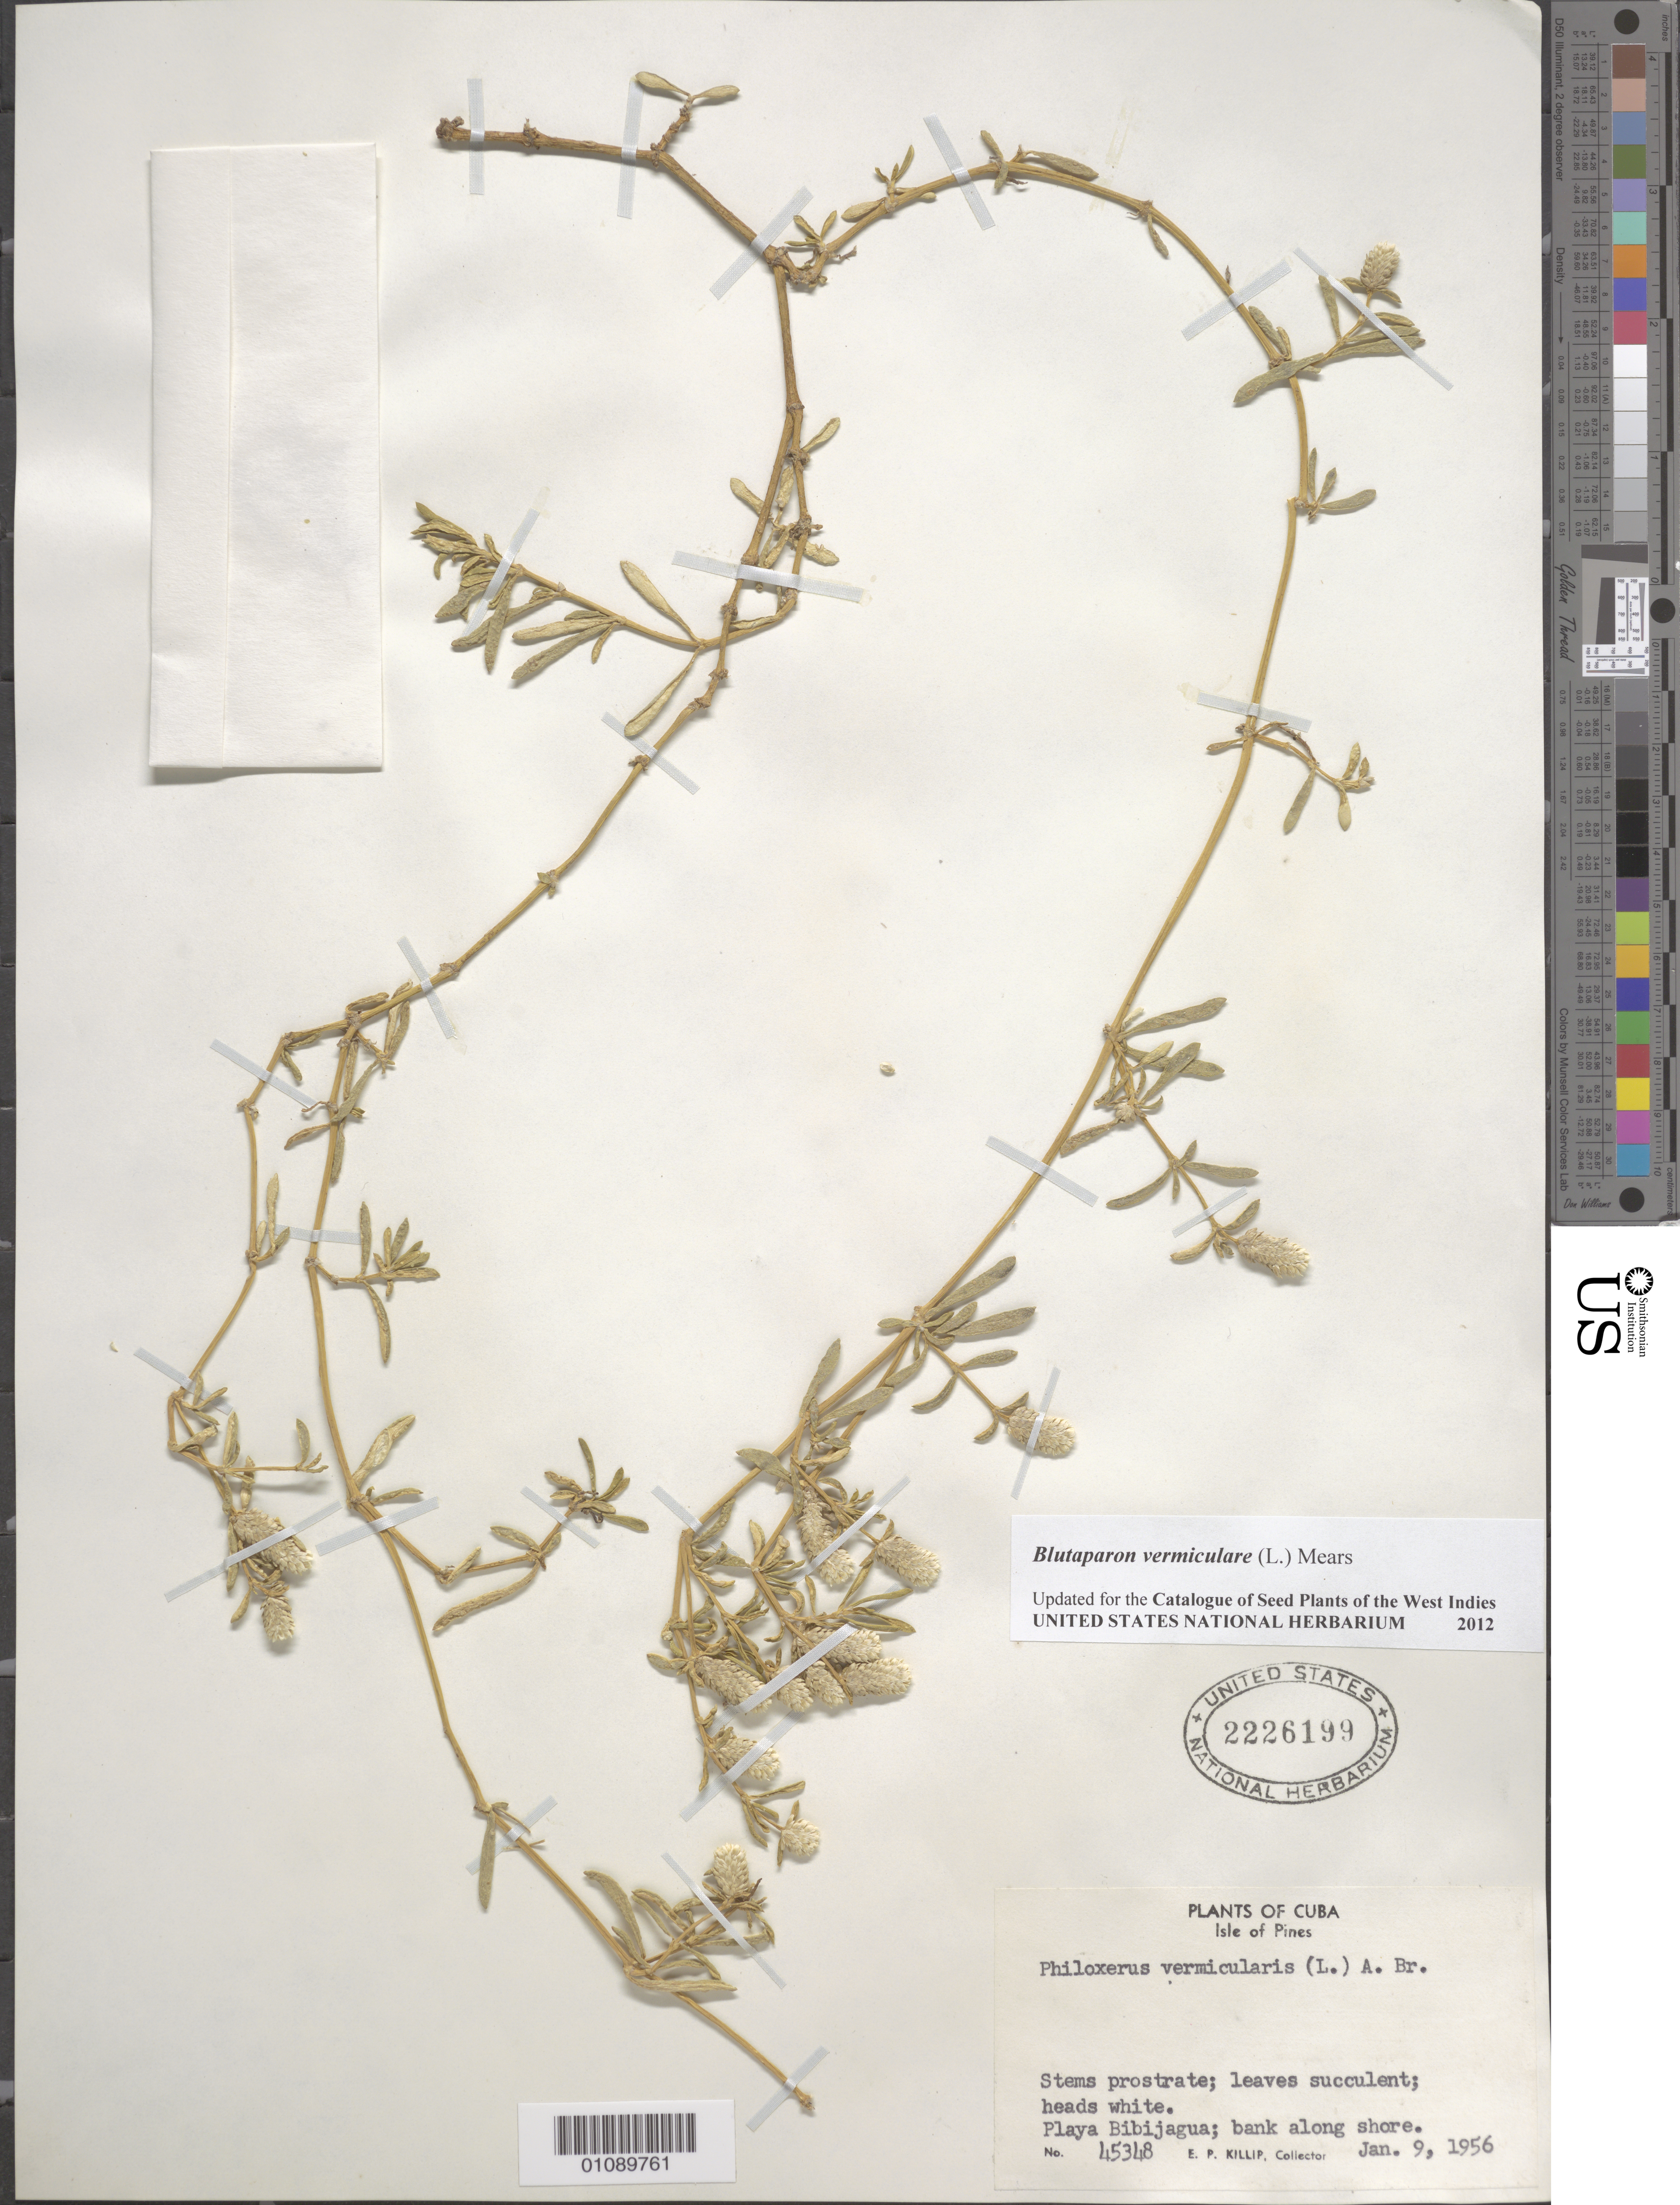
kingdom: Plantae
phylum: Tracheophyta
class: Magnoliopsida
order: Caryophyllales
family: Amaranthaceae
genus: Gomphrena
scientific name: Gomphrena vermicularis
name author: L.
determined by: Strong, Mark T., (BOT), Smithsonian Institution - National Museum of Natural History (UNITED STATES)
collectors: E. P. Killip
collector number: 45348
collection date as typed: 09 Jan 1956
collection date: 1956-01-09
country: Cuba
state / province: Isla de La Juventud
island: Isla de la Juventud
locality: Isle of Pines, Playa Bibijagua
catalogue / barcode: US 2226199